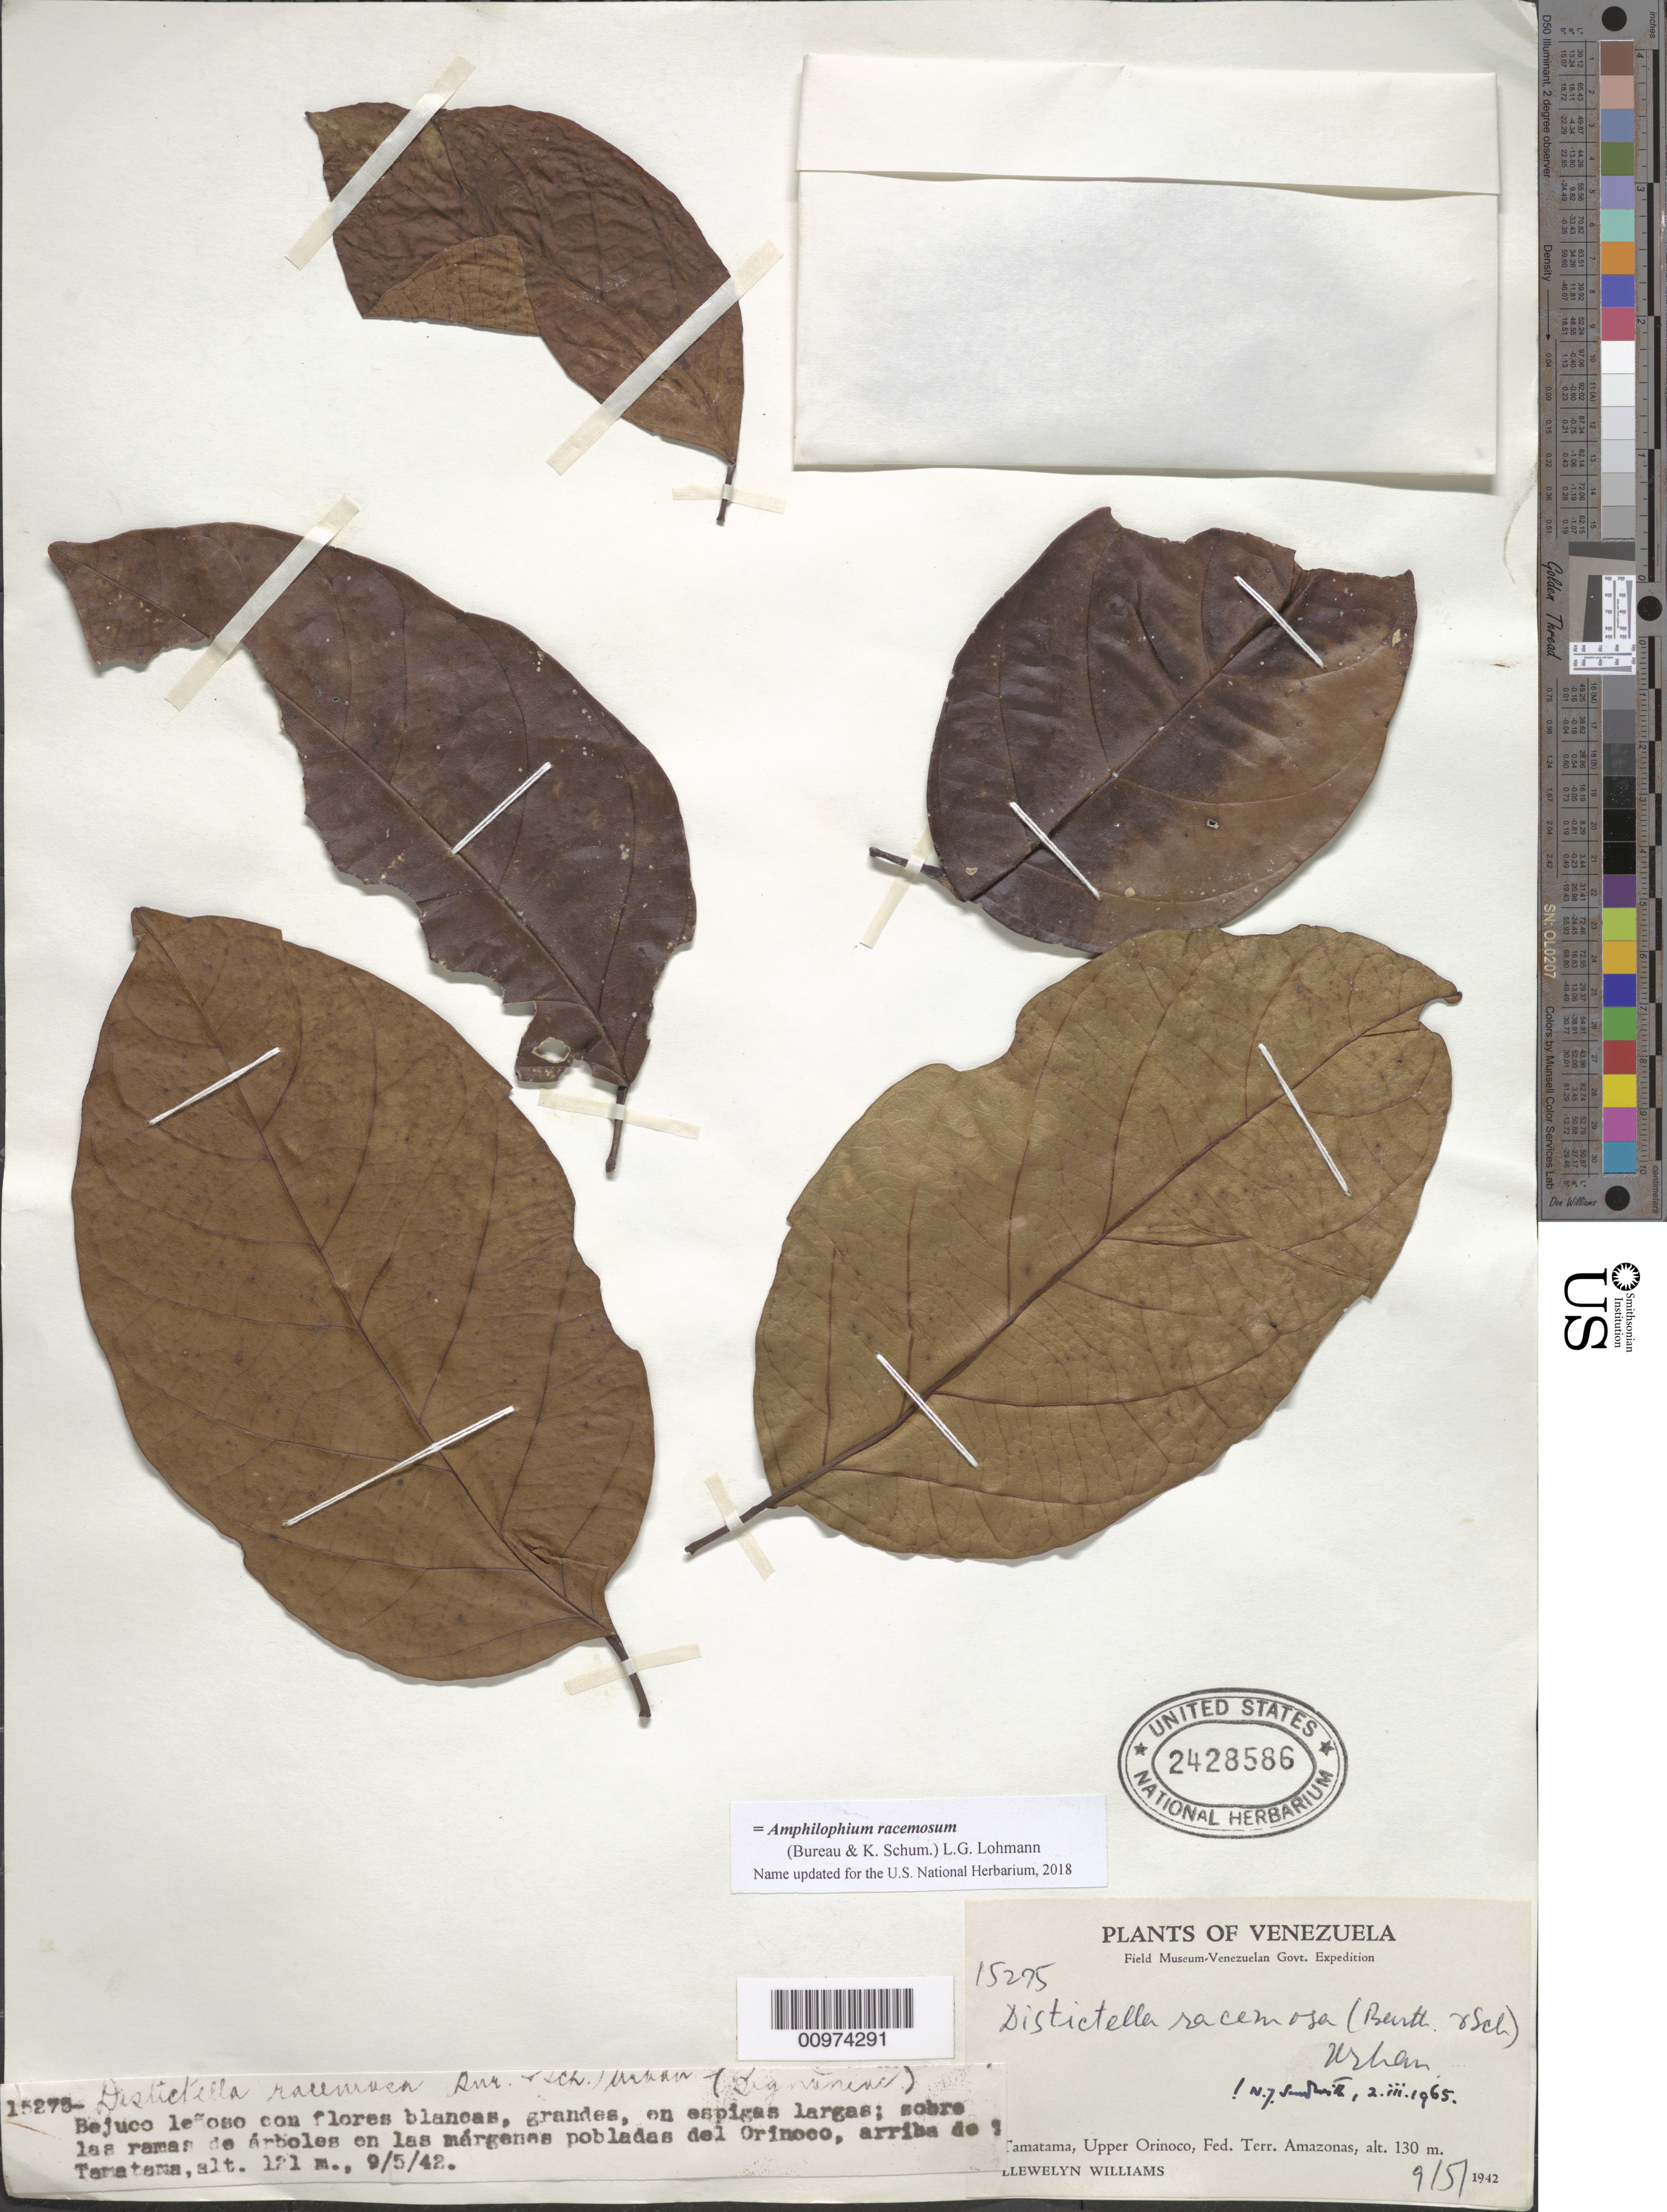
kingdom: Plantae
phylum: Tracheophyta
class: Magnoliopsida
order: Lamiales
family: Bignoniaceae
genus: Amphilophium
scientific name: Amphilophium racemosum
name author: (Bureau & K. Schum.) L.G. Lohmann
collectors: Ll. Williams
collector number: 15275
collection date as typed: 9-May-42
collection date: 1942-05-09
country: Venezuela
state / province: Amazonas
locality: Tamatama, Upper Orinoco.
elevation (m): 121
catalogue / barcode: US 2428586